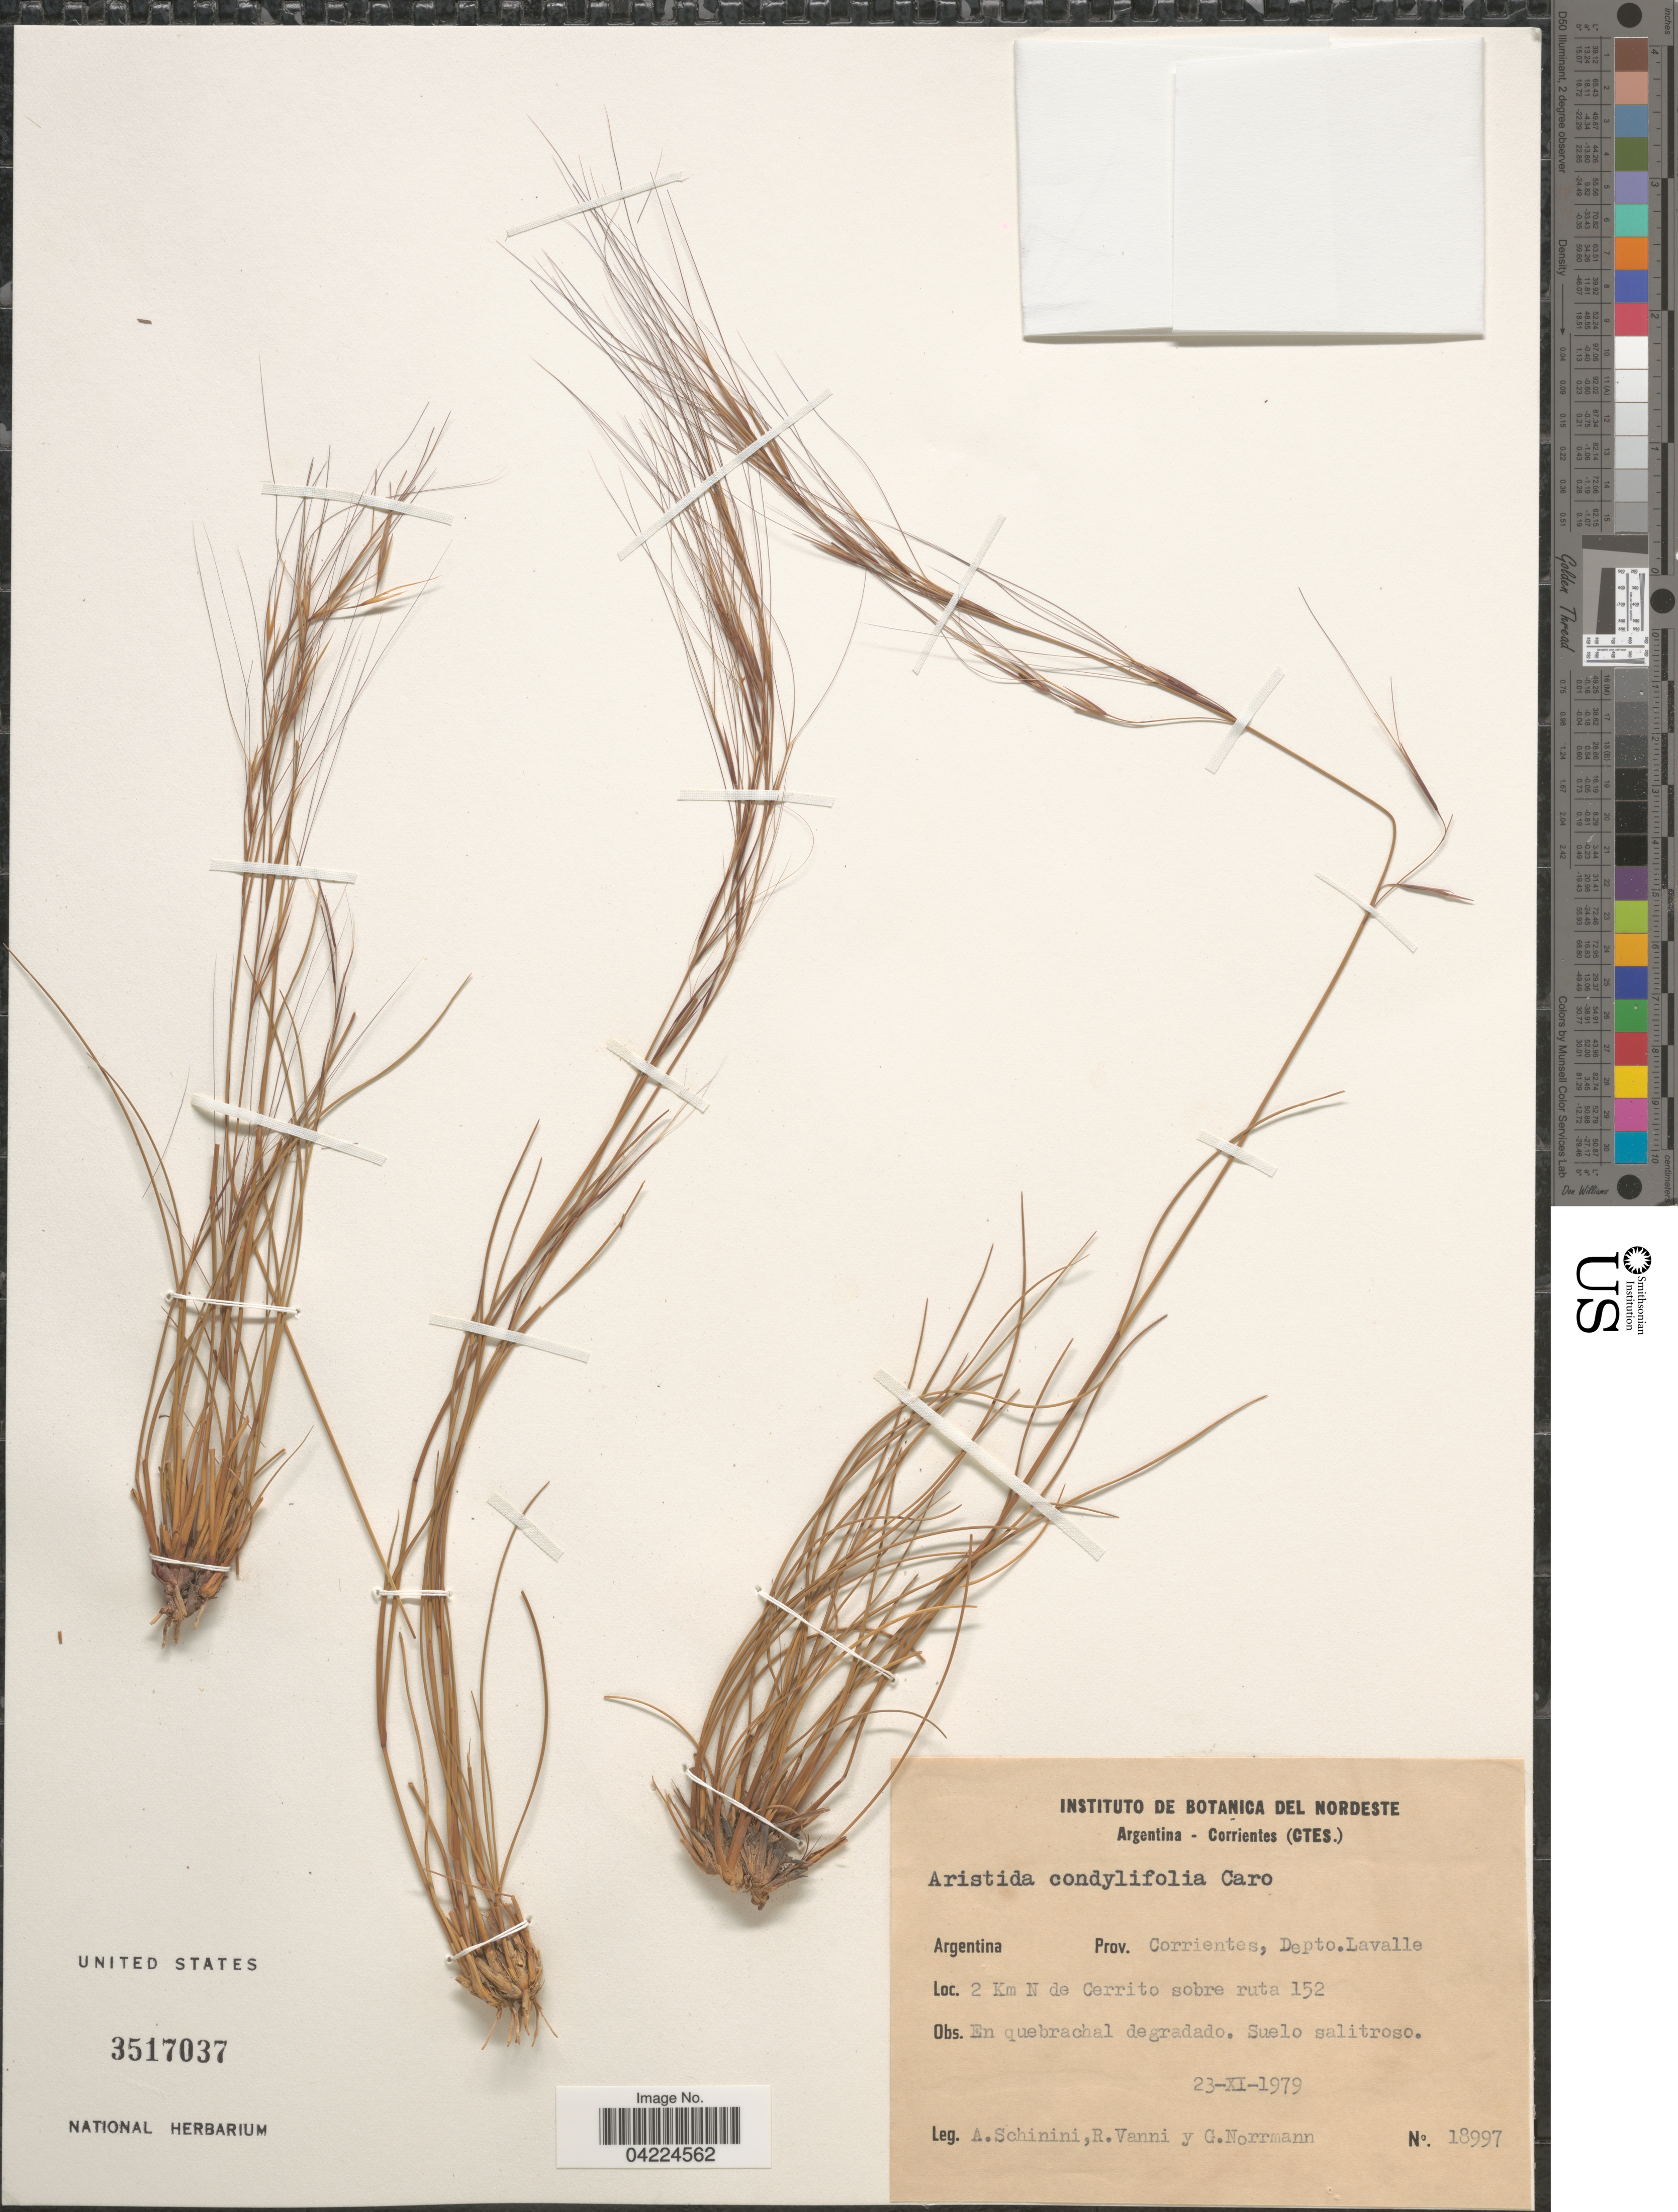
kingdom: Plantae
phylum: Tracheophyta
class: Liliopsida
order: Poales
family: Poaceae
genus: Aristida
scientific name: Aristida condylifolia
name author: Caro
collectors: A. Schinini, R. Vanni & G. Norrmann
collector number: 18997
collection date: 1979-11-23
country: Argentina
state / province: Corrientes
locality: Depto.Lavalle. 2 Km N de Cerrito sobre ruta 152.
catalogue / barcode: US 3517037